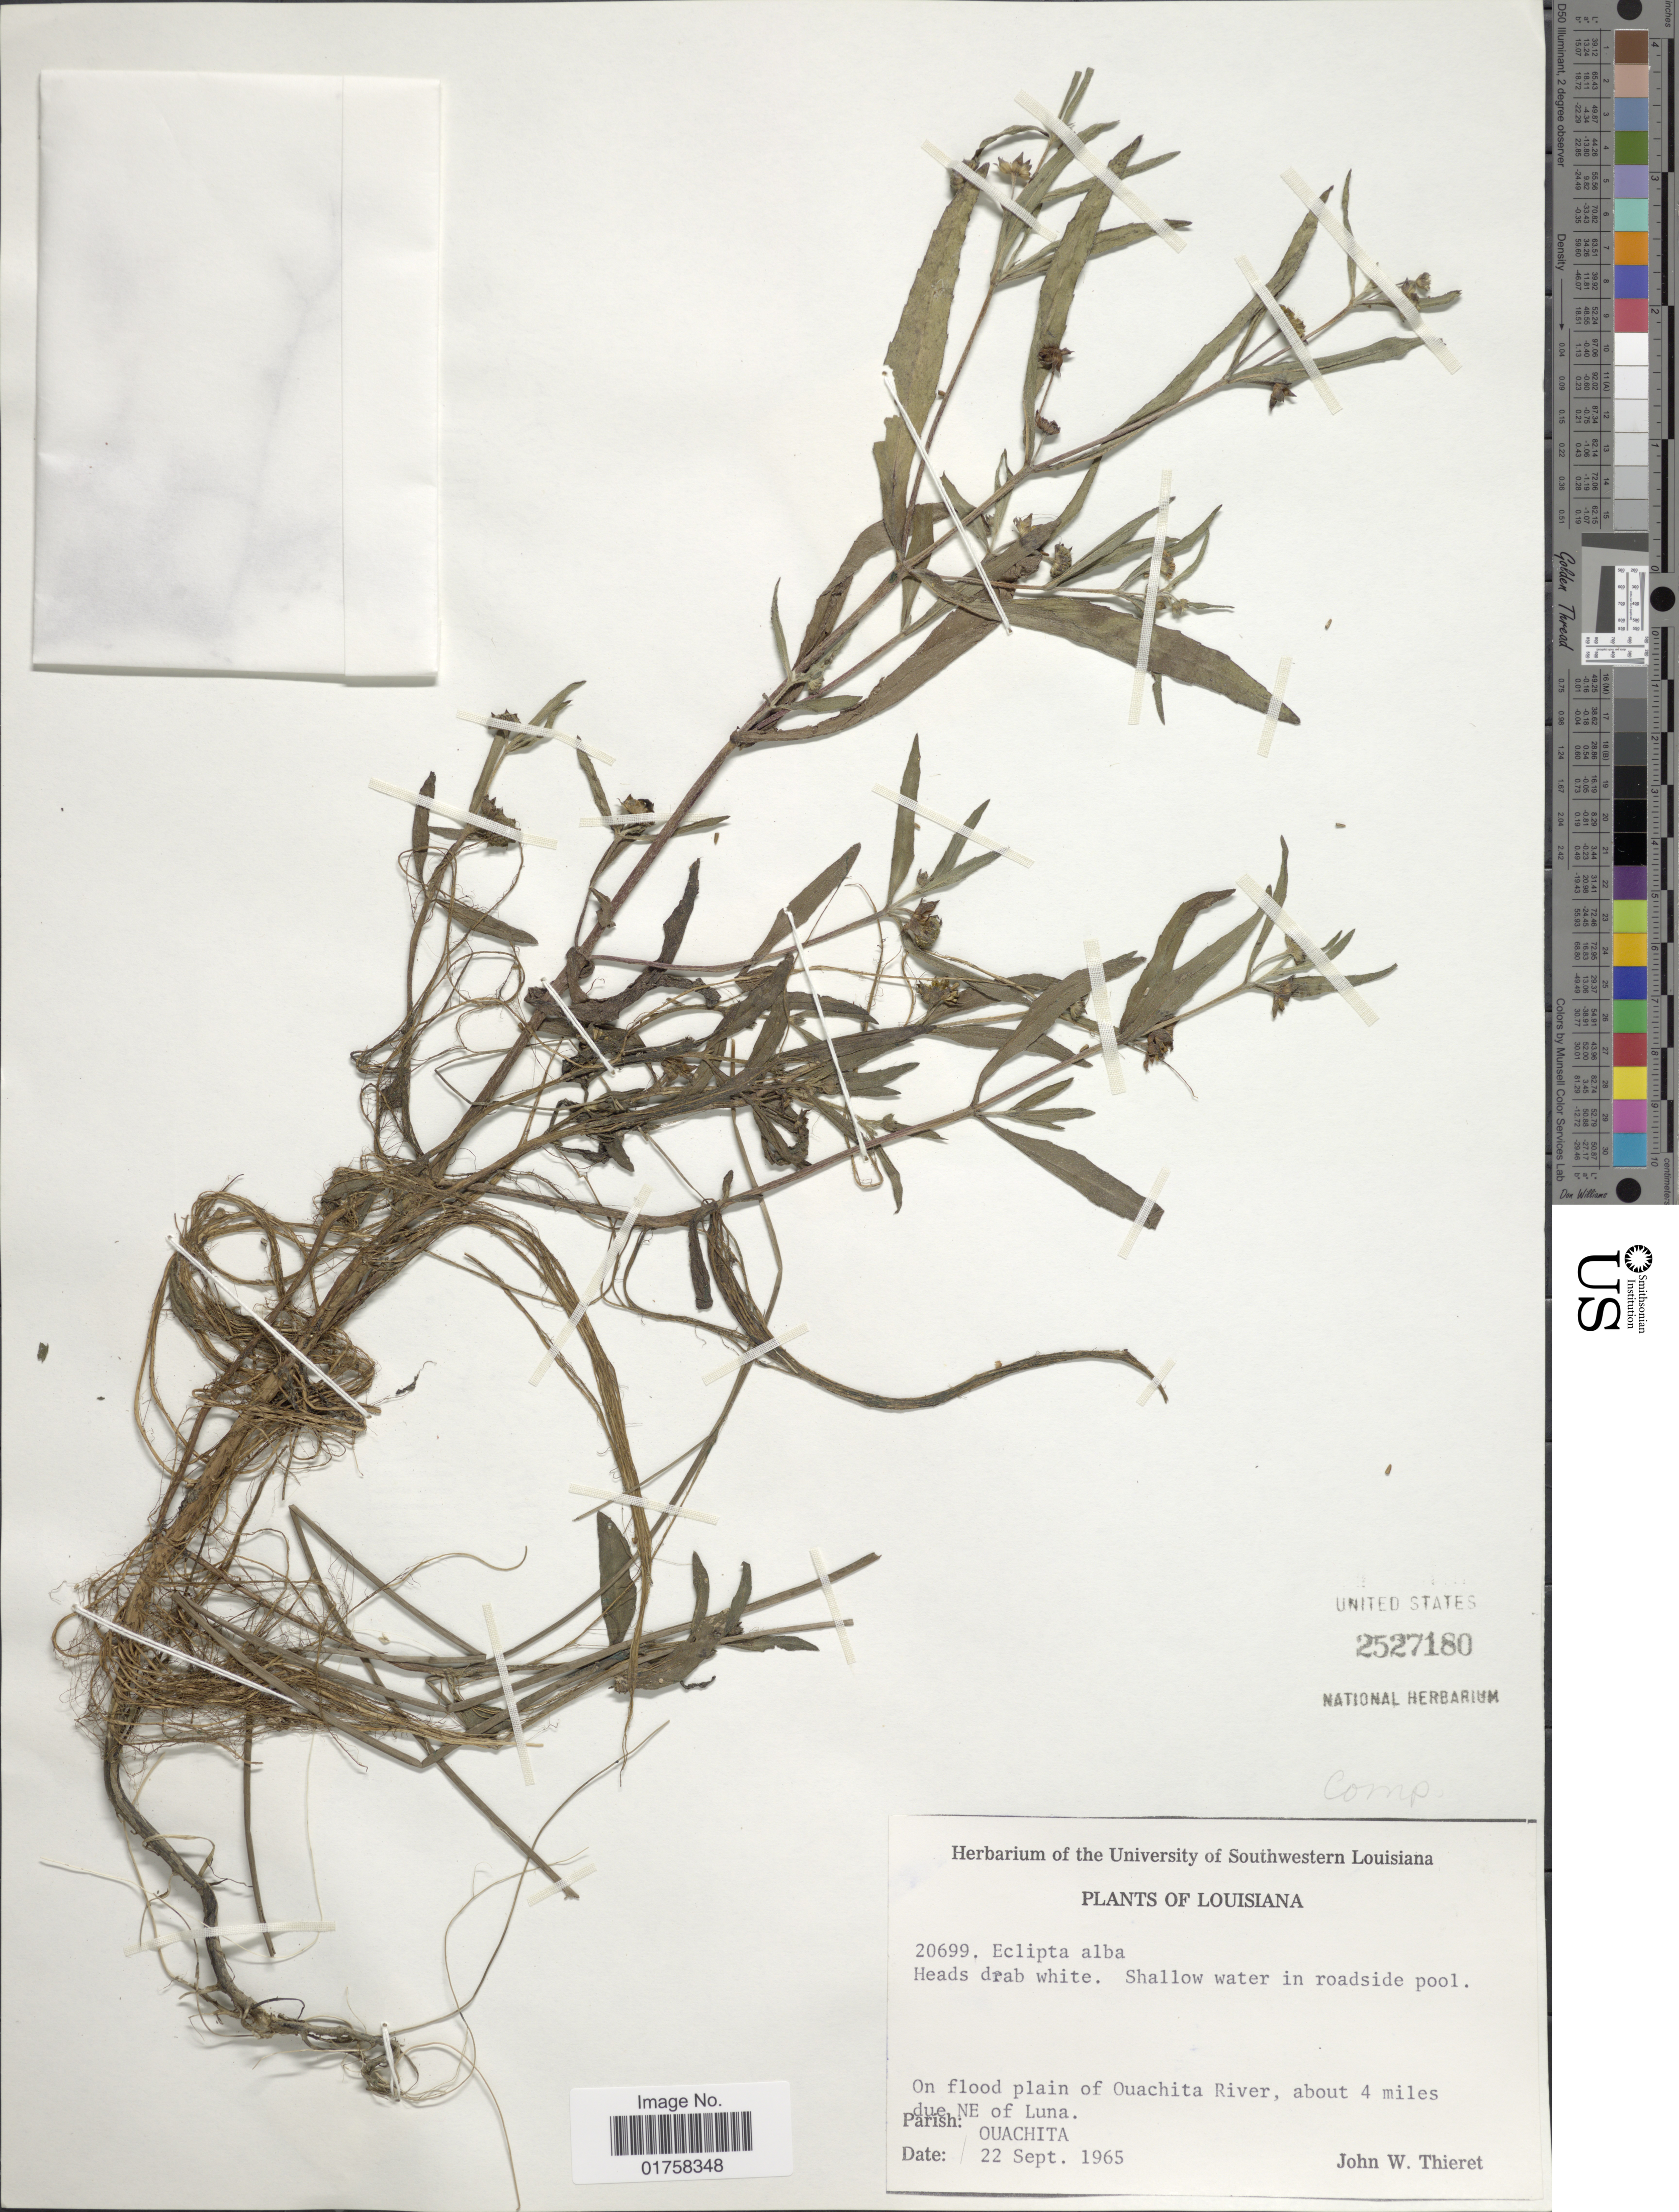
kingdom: Plantae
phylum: Tracheophyta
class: Magnoliopsida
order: Asterales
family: Asteraceae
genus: Eclipta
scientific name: Eclipta alba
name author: (L.) Hassk.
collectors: J. W. Thieret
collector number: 20699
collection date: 1965-09-22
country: United States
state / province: Louisiana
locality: On flood plain of Quachita River, about 4 miles due NE of Luna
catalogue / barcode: US 2527180